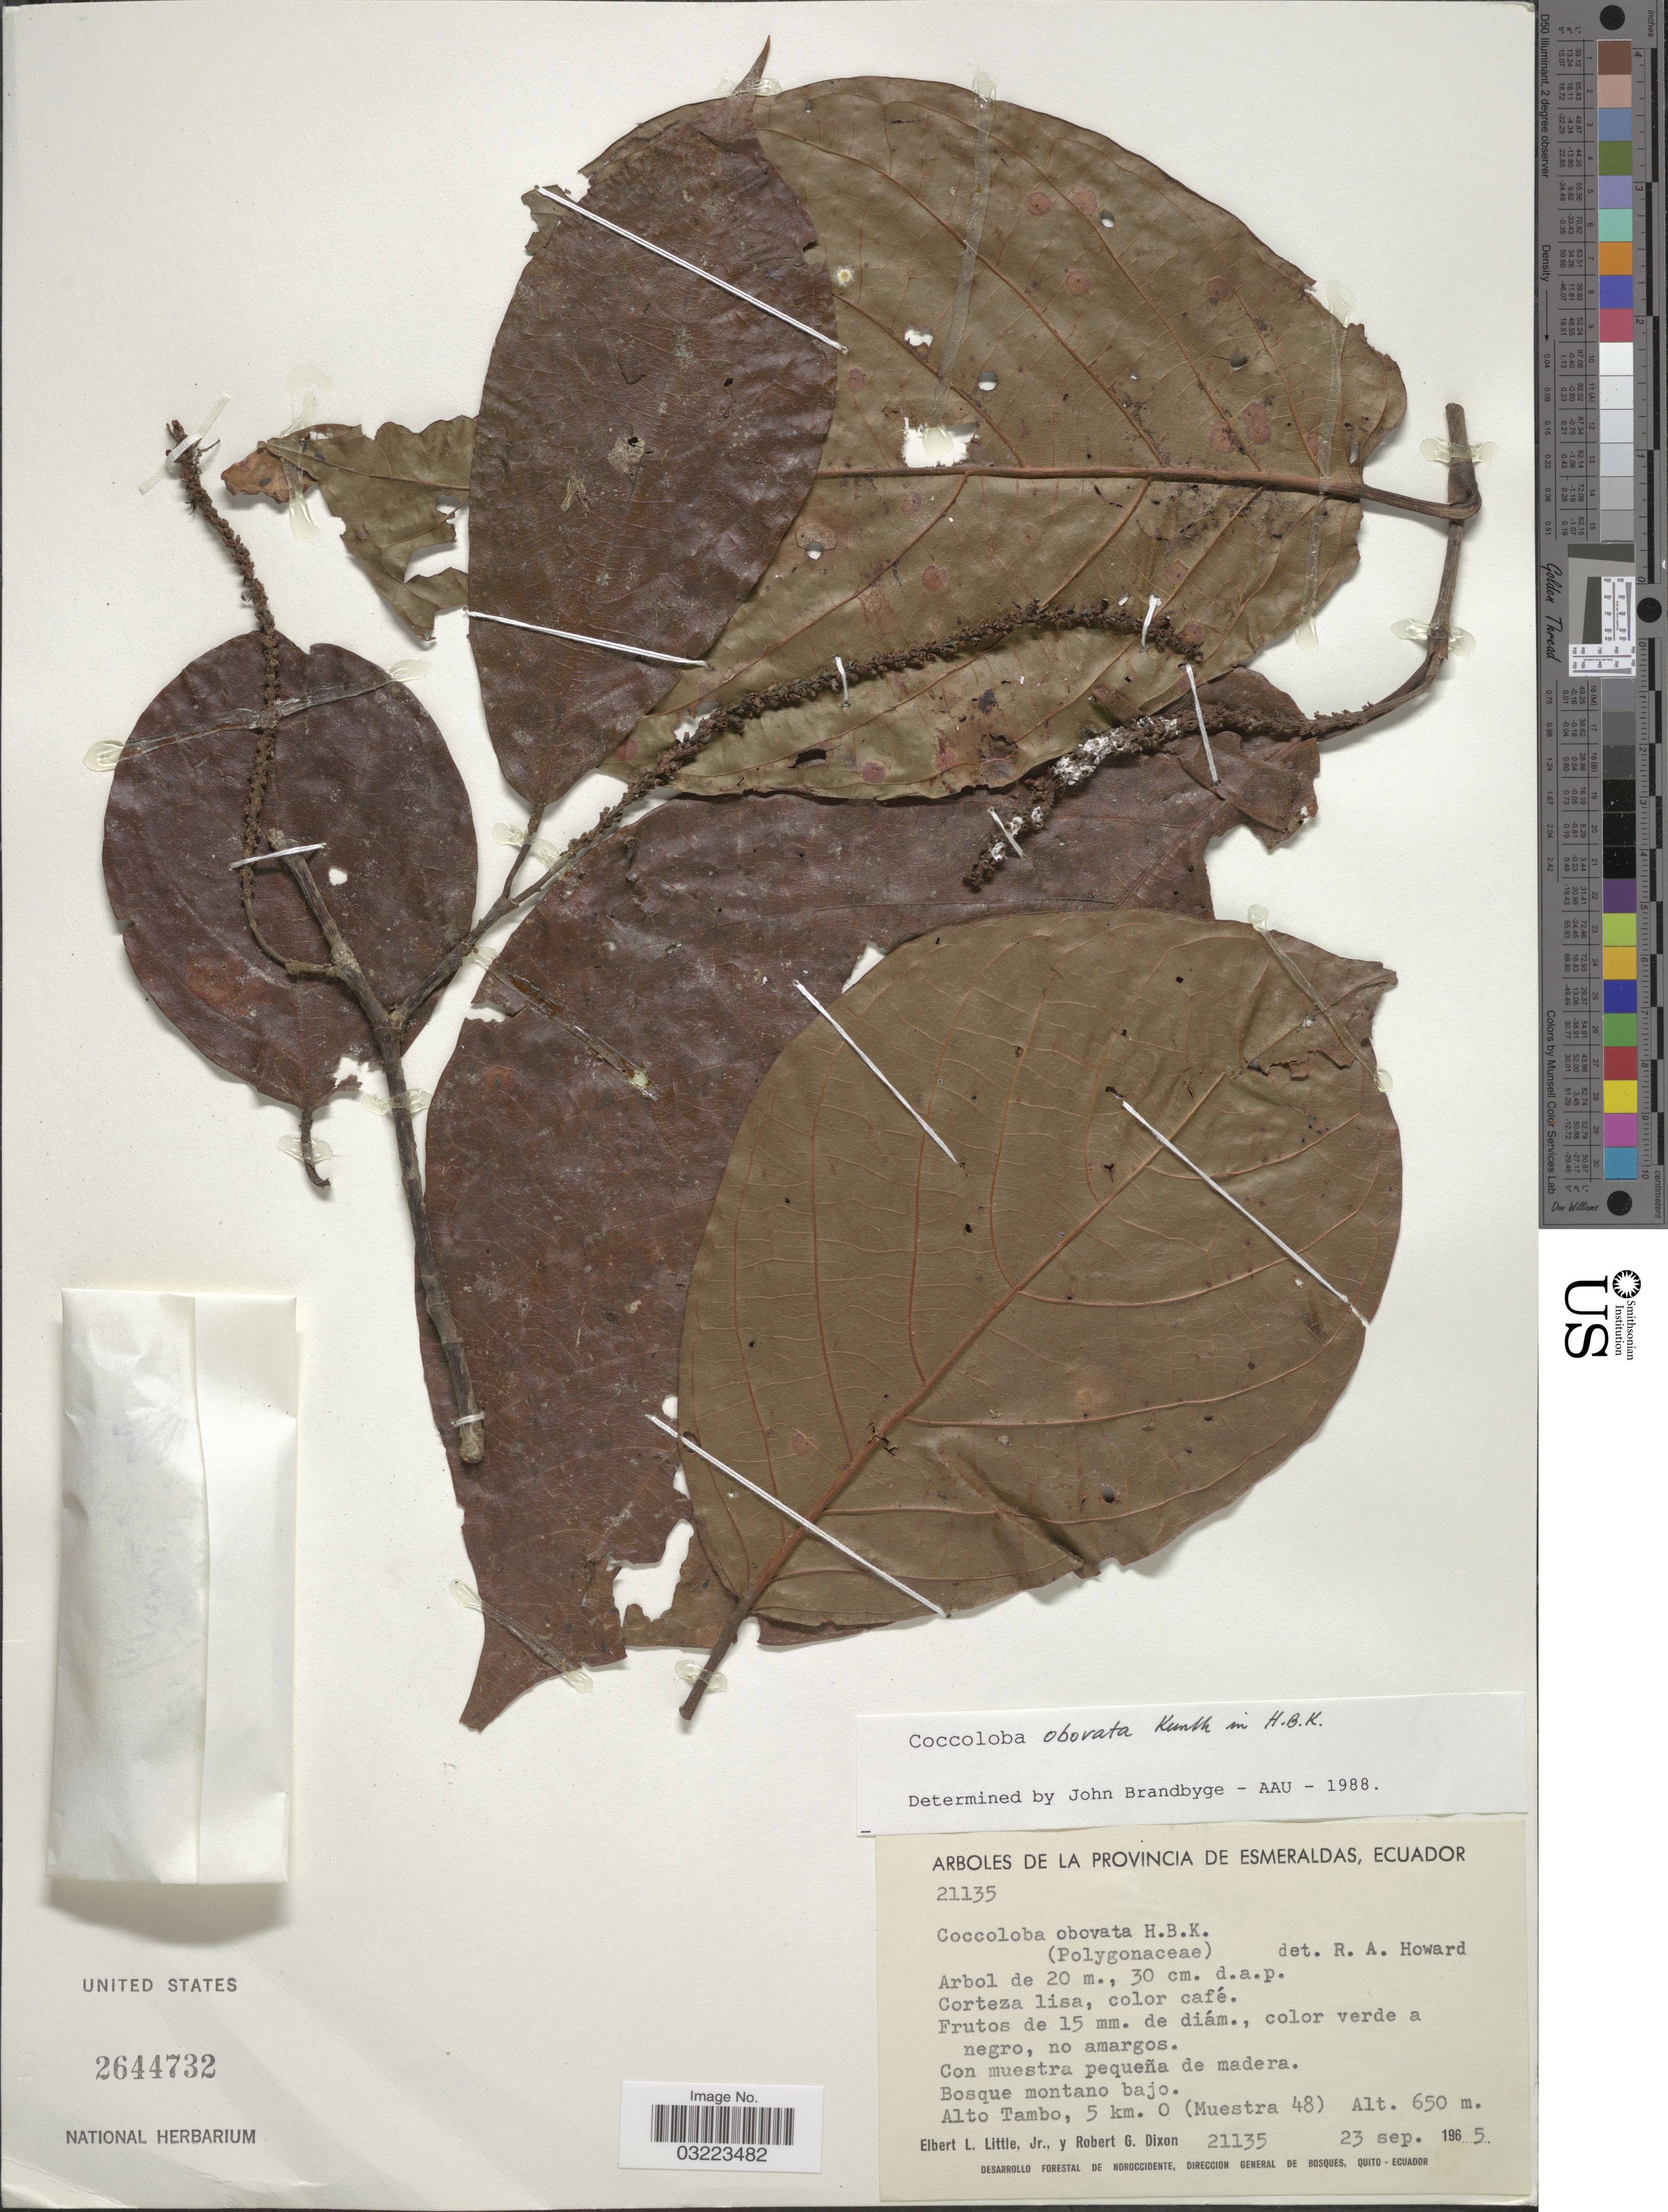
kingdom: Plantae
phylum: Tracheophyta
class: Magnoliopsida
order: Caryophyllales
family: Polygonaceae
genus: Coccoloba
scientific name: Coccoloba obovata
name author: Kunth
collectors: E. L. Little & R. G. Dixon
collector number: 21135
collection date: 1965-09-23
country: Ecuador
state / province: Esmeraldas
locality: Alto Tambo, 5 km. O (Muestra 48).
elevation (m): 650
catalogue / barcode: US 2644732